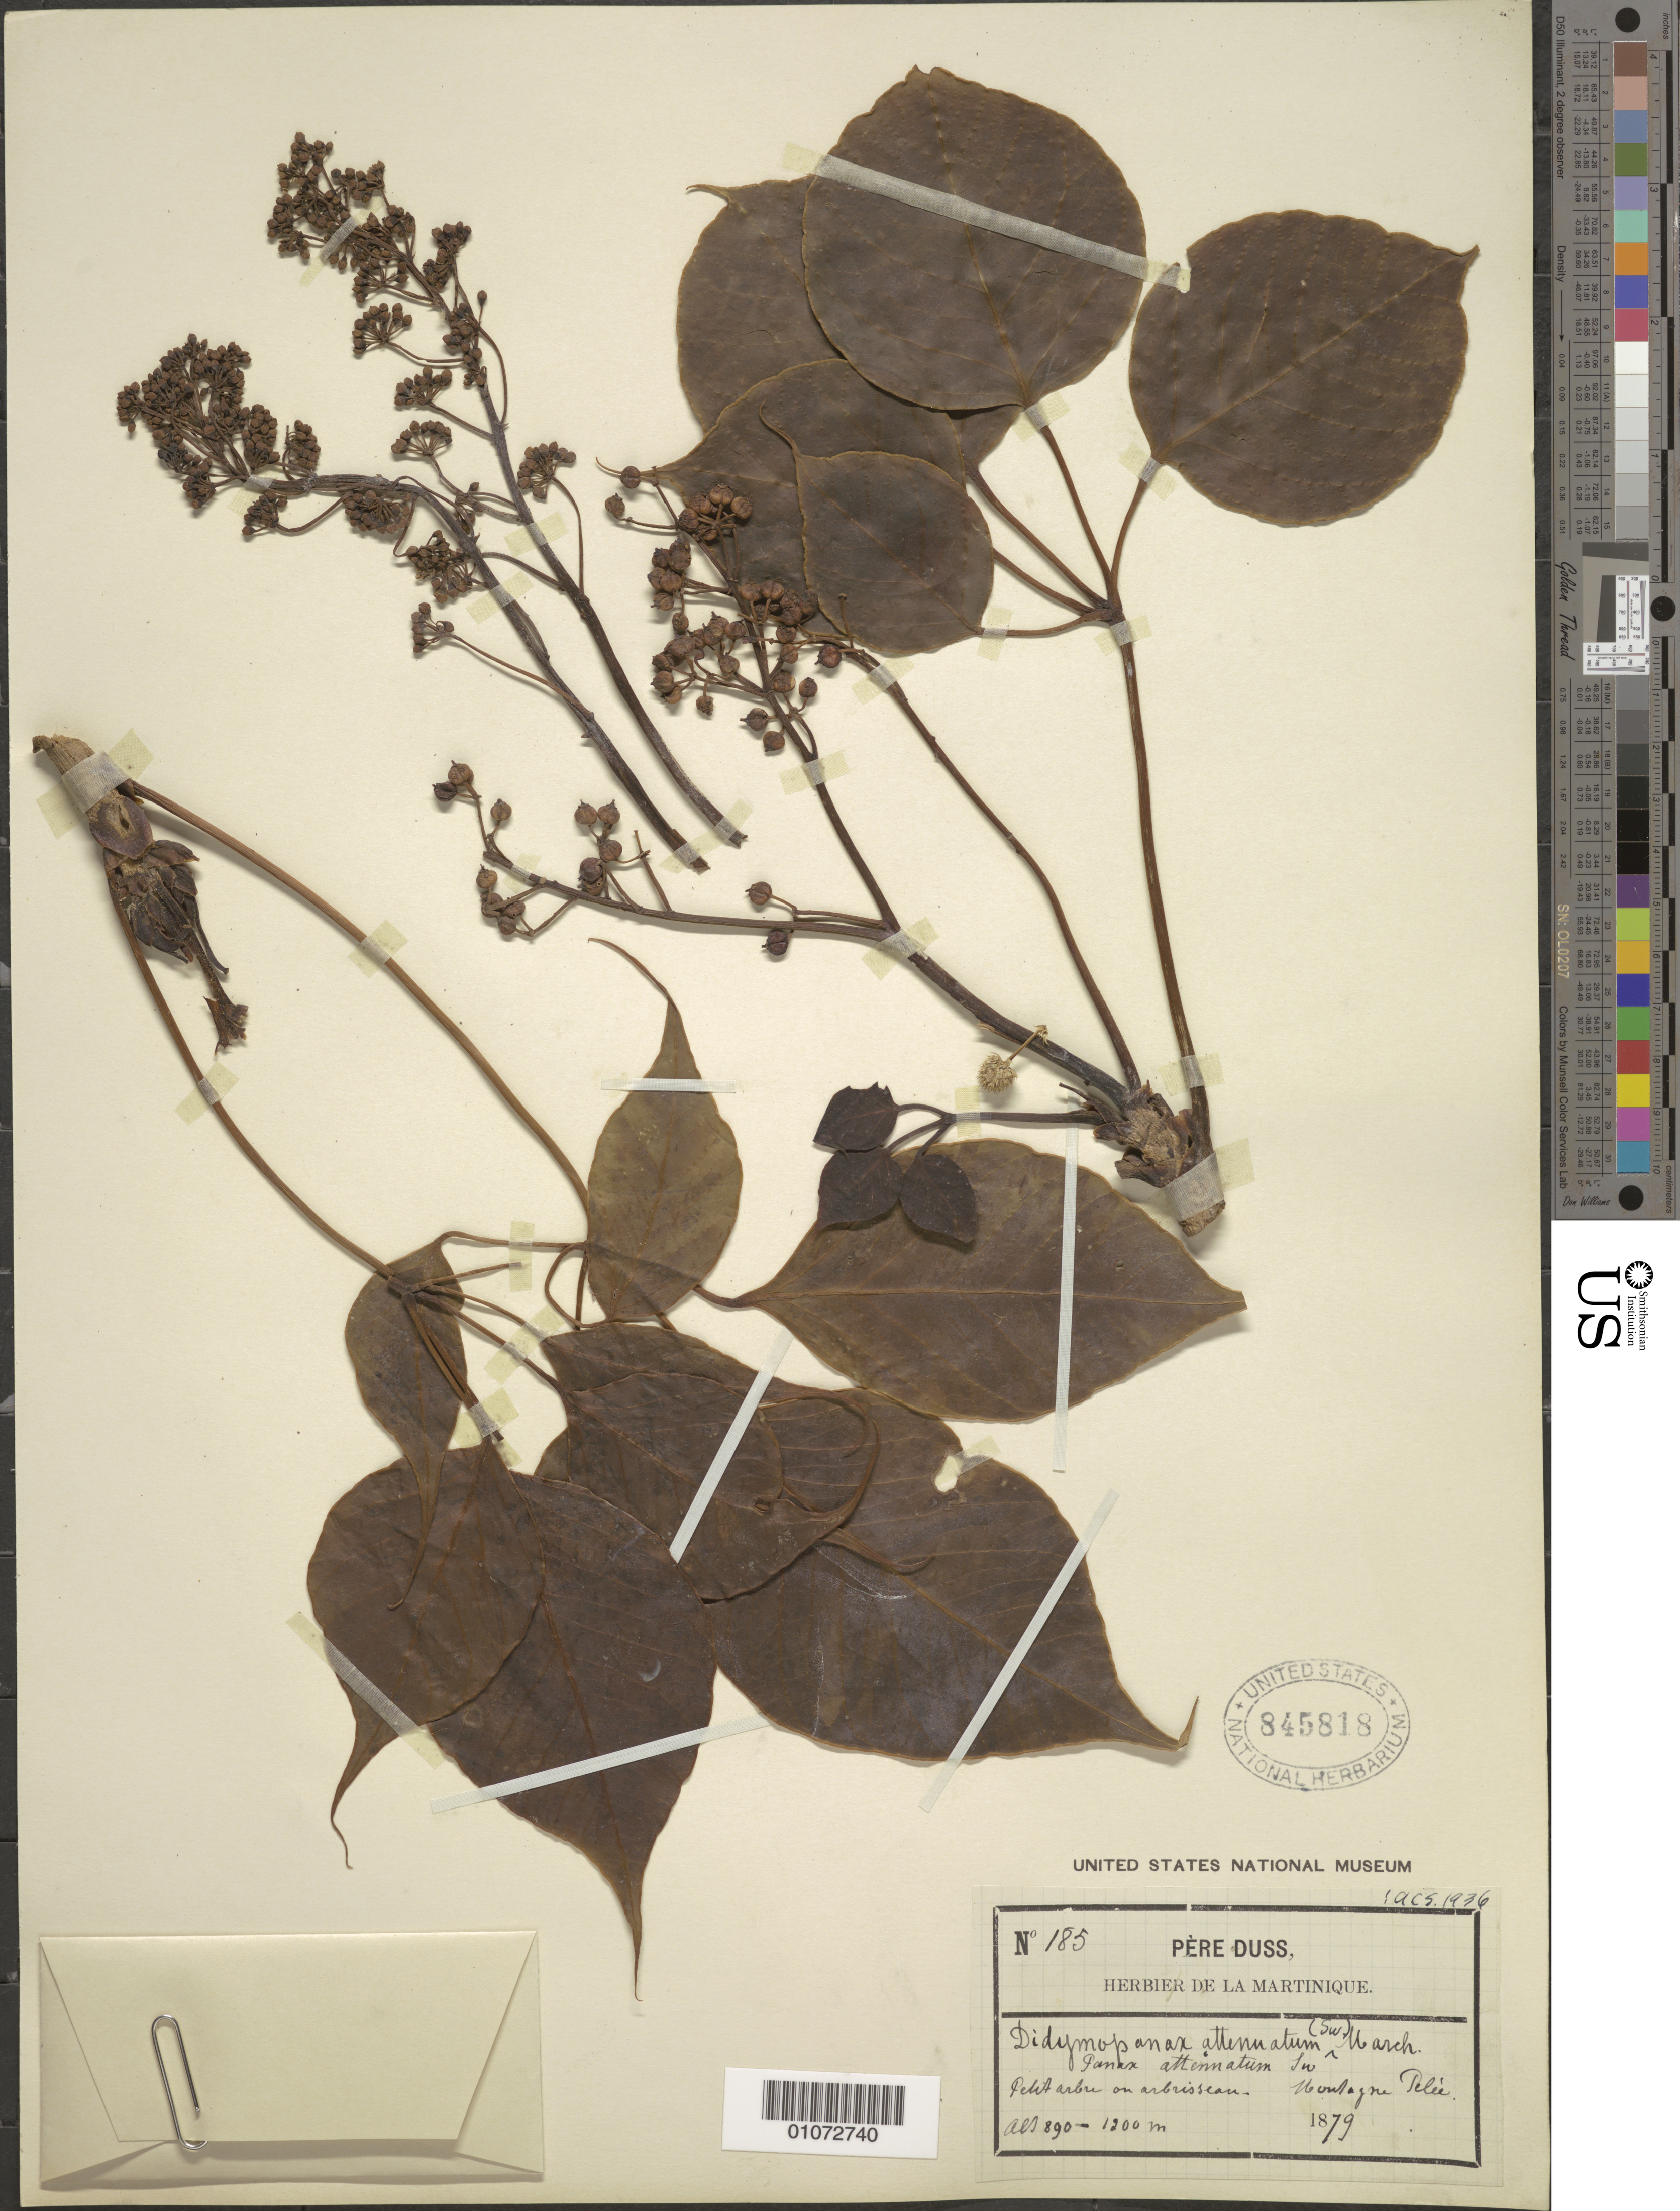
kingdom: Plantae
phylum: Tracheophyta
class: Magnoliopsida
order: Apiales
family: Araliaceae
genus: Schefflera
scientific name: Schefflera attenuata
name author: (Sw.) Frodin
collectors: Père Duss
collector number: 185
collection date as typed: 01 Jan 1879 to 31 Dec 1879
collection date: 1879-01-01/1879-12-31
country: Martinique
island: Martinique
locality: Montagne Pelee.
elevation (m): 890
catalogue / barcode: US 845818